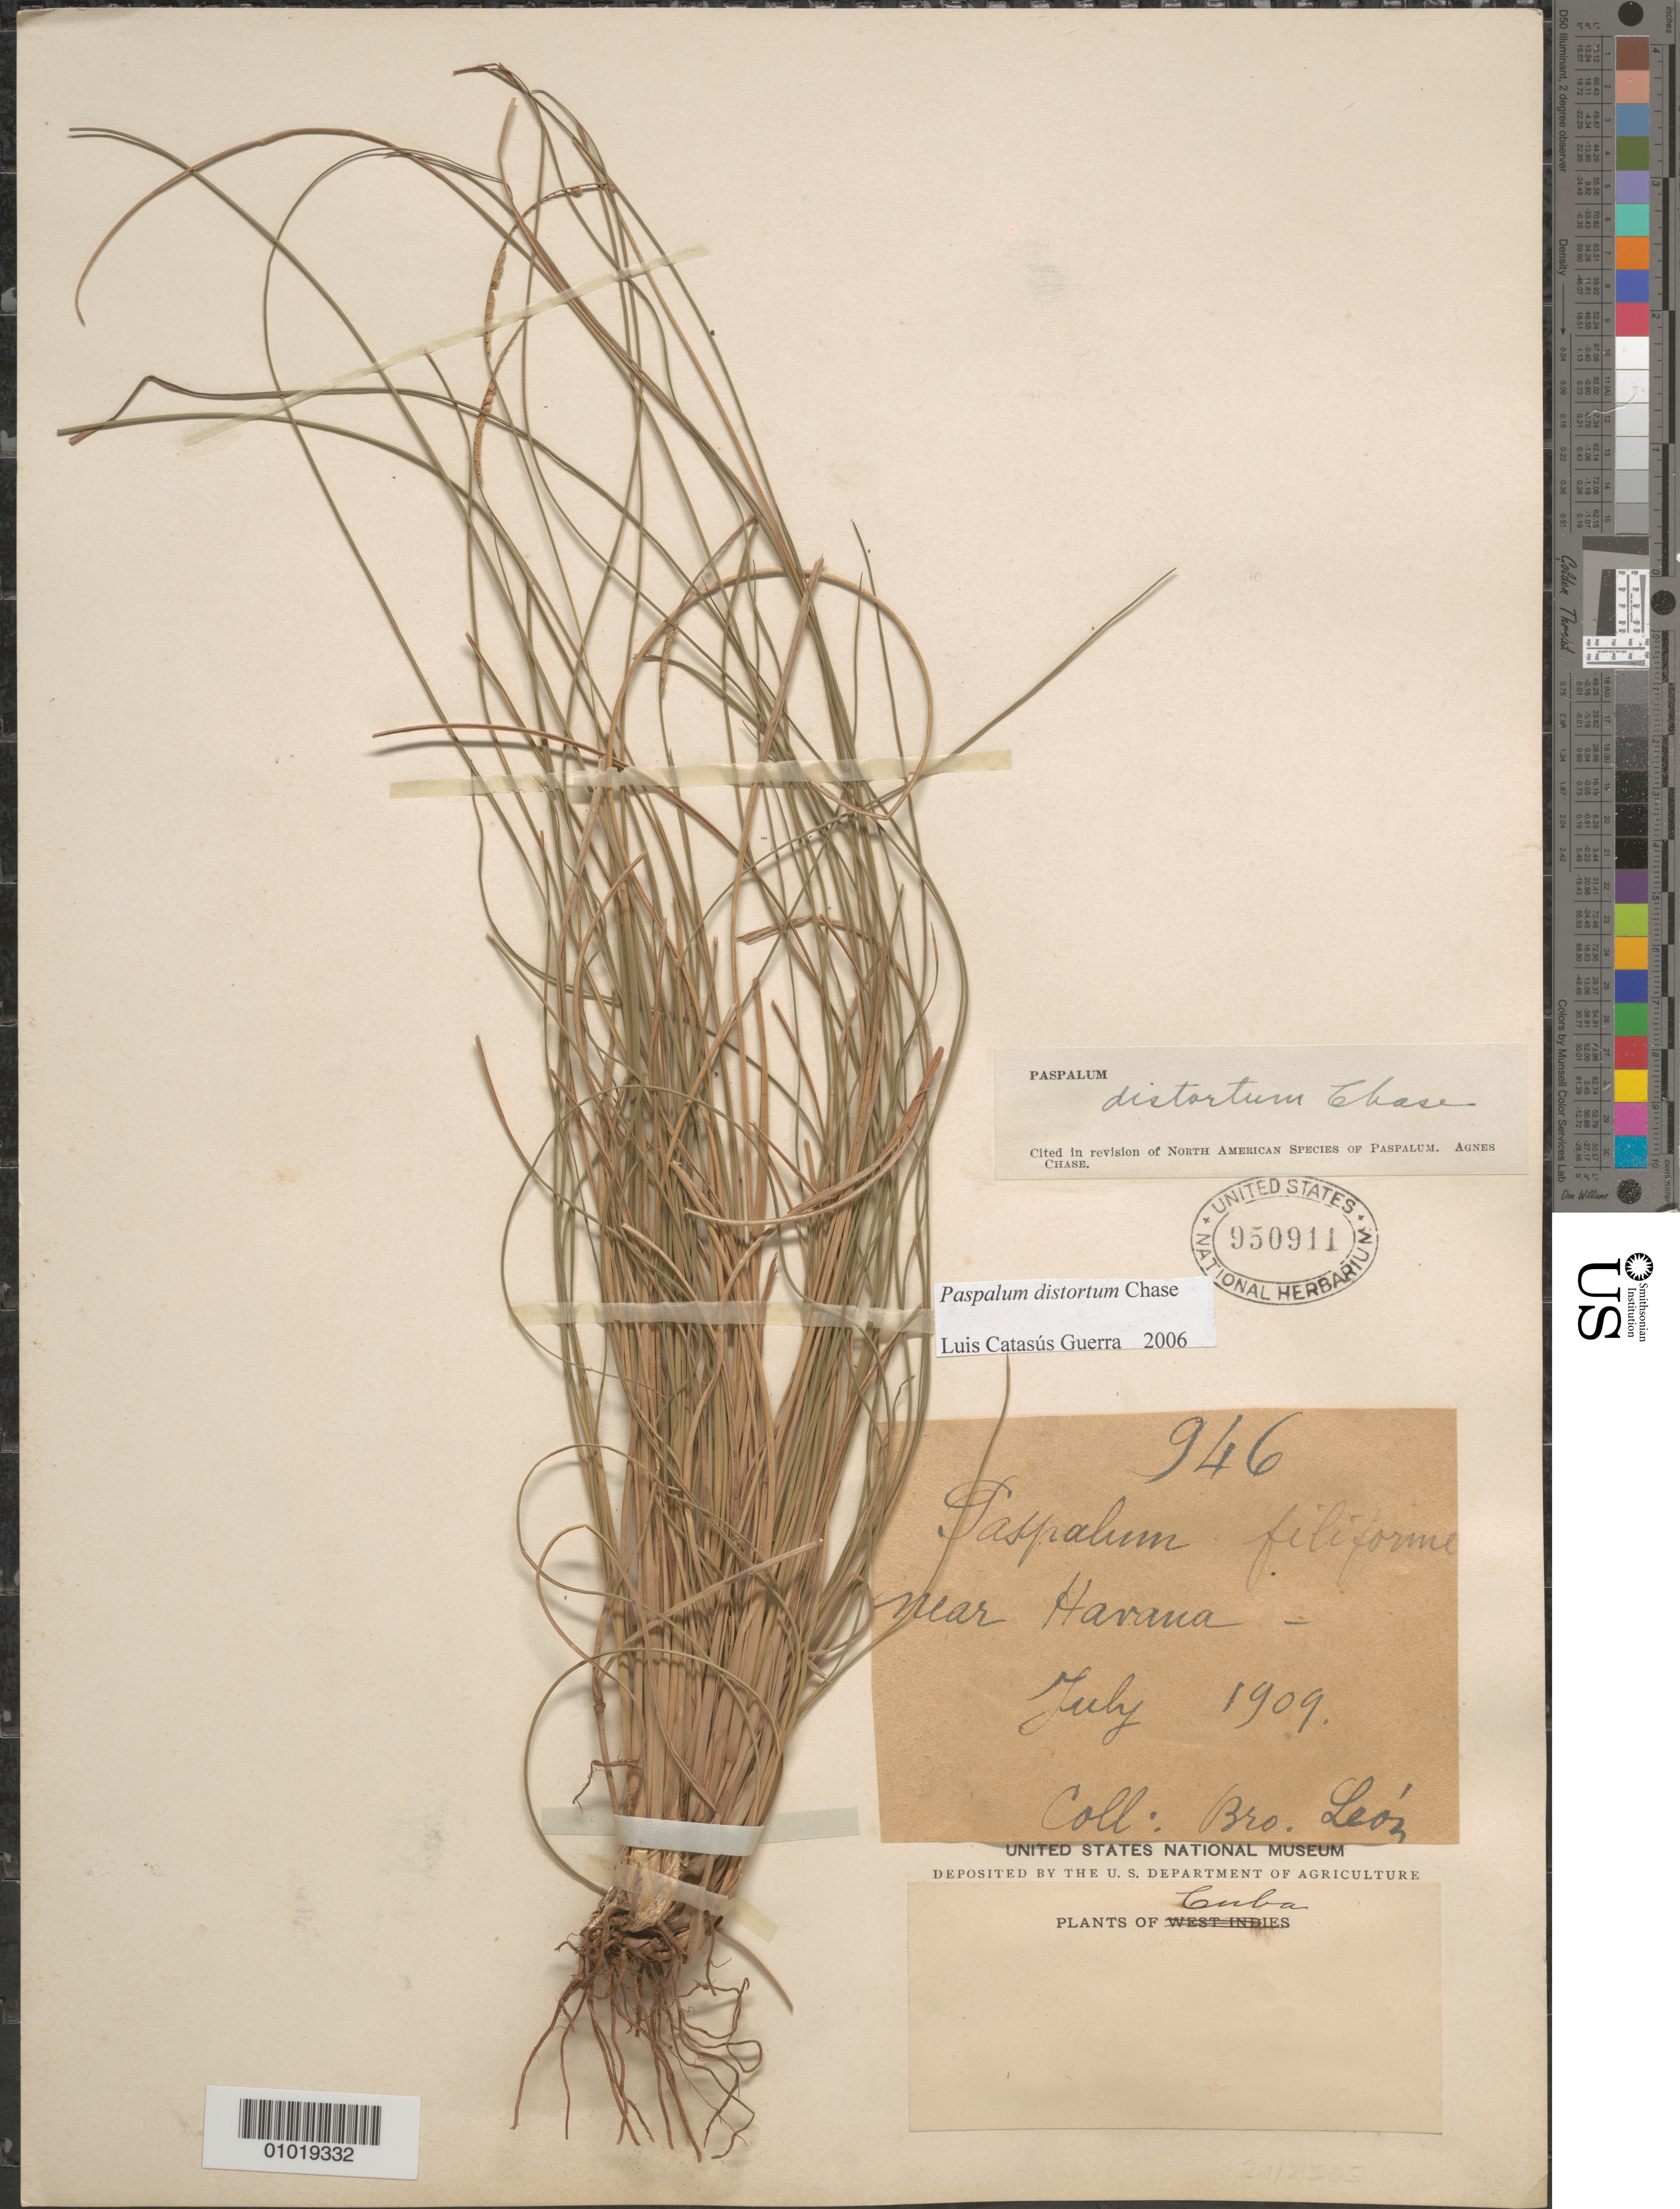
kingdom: Plantae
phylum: Tracheophyta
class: Liliopsida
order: Poales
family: Poaceae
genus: Paspalum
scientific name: Paspalum distortum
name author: Chase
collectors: Bro. León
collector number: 946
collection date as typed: Jul 1909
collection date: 1909-07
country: Cuba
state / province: La Habana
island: Cuba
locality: near Havana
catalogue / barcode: US 950911